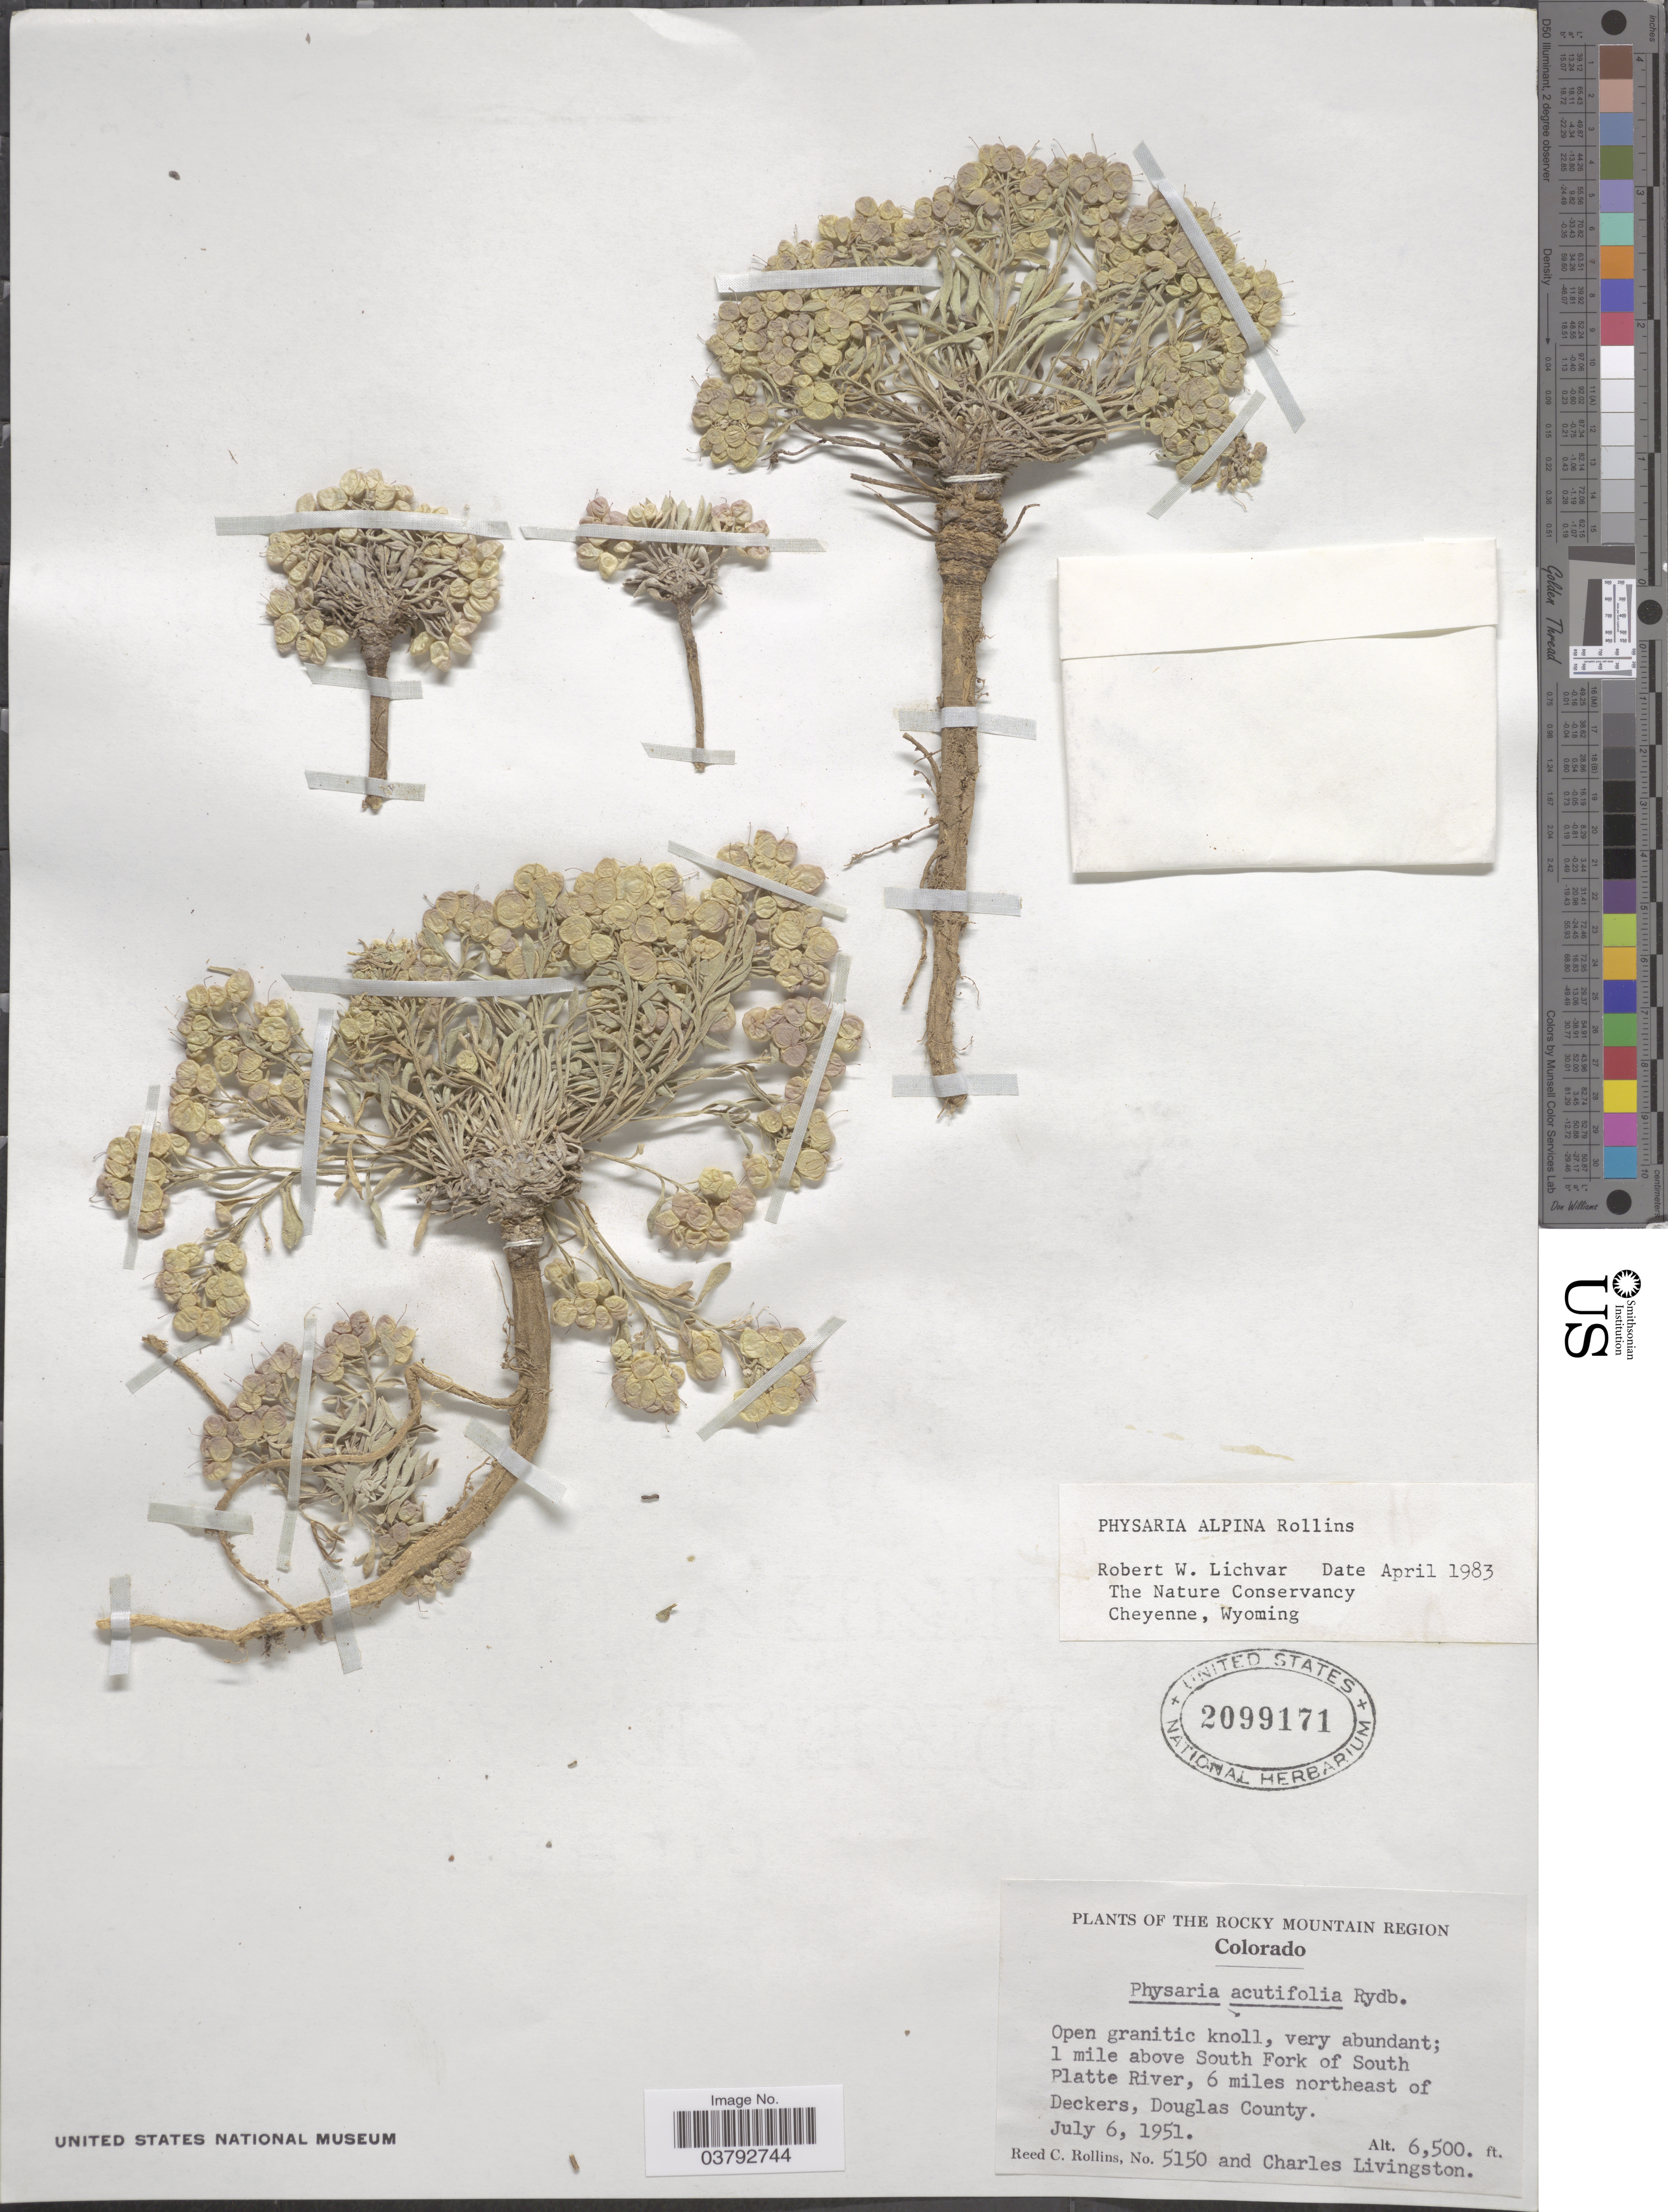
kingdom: Plantae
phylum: Tracheophyta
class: Magnoliopsida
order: Brassicales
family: Brassicaceae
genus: Physaria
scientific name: Physaria alpina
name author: Rollins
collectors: R. C. Rollins & C. Livingston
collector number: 5150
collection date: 1951-07-06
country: United States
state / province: Colorado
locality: The Rocky Mountain Region. 1 mile above South Fork of South Platte River, 6 miles northeast of Deckers, Douglas County.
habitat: open granitic knoll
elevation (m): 1981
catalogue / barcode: US 2099171